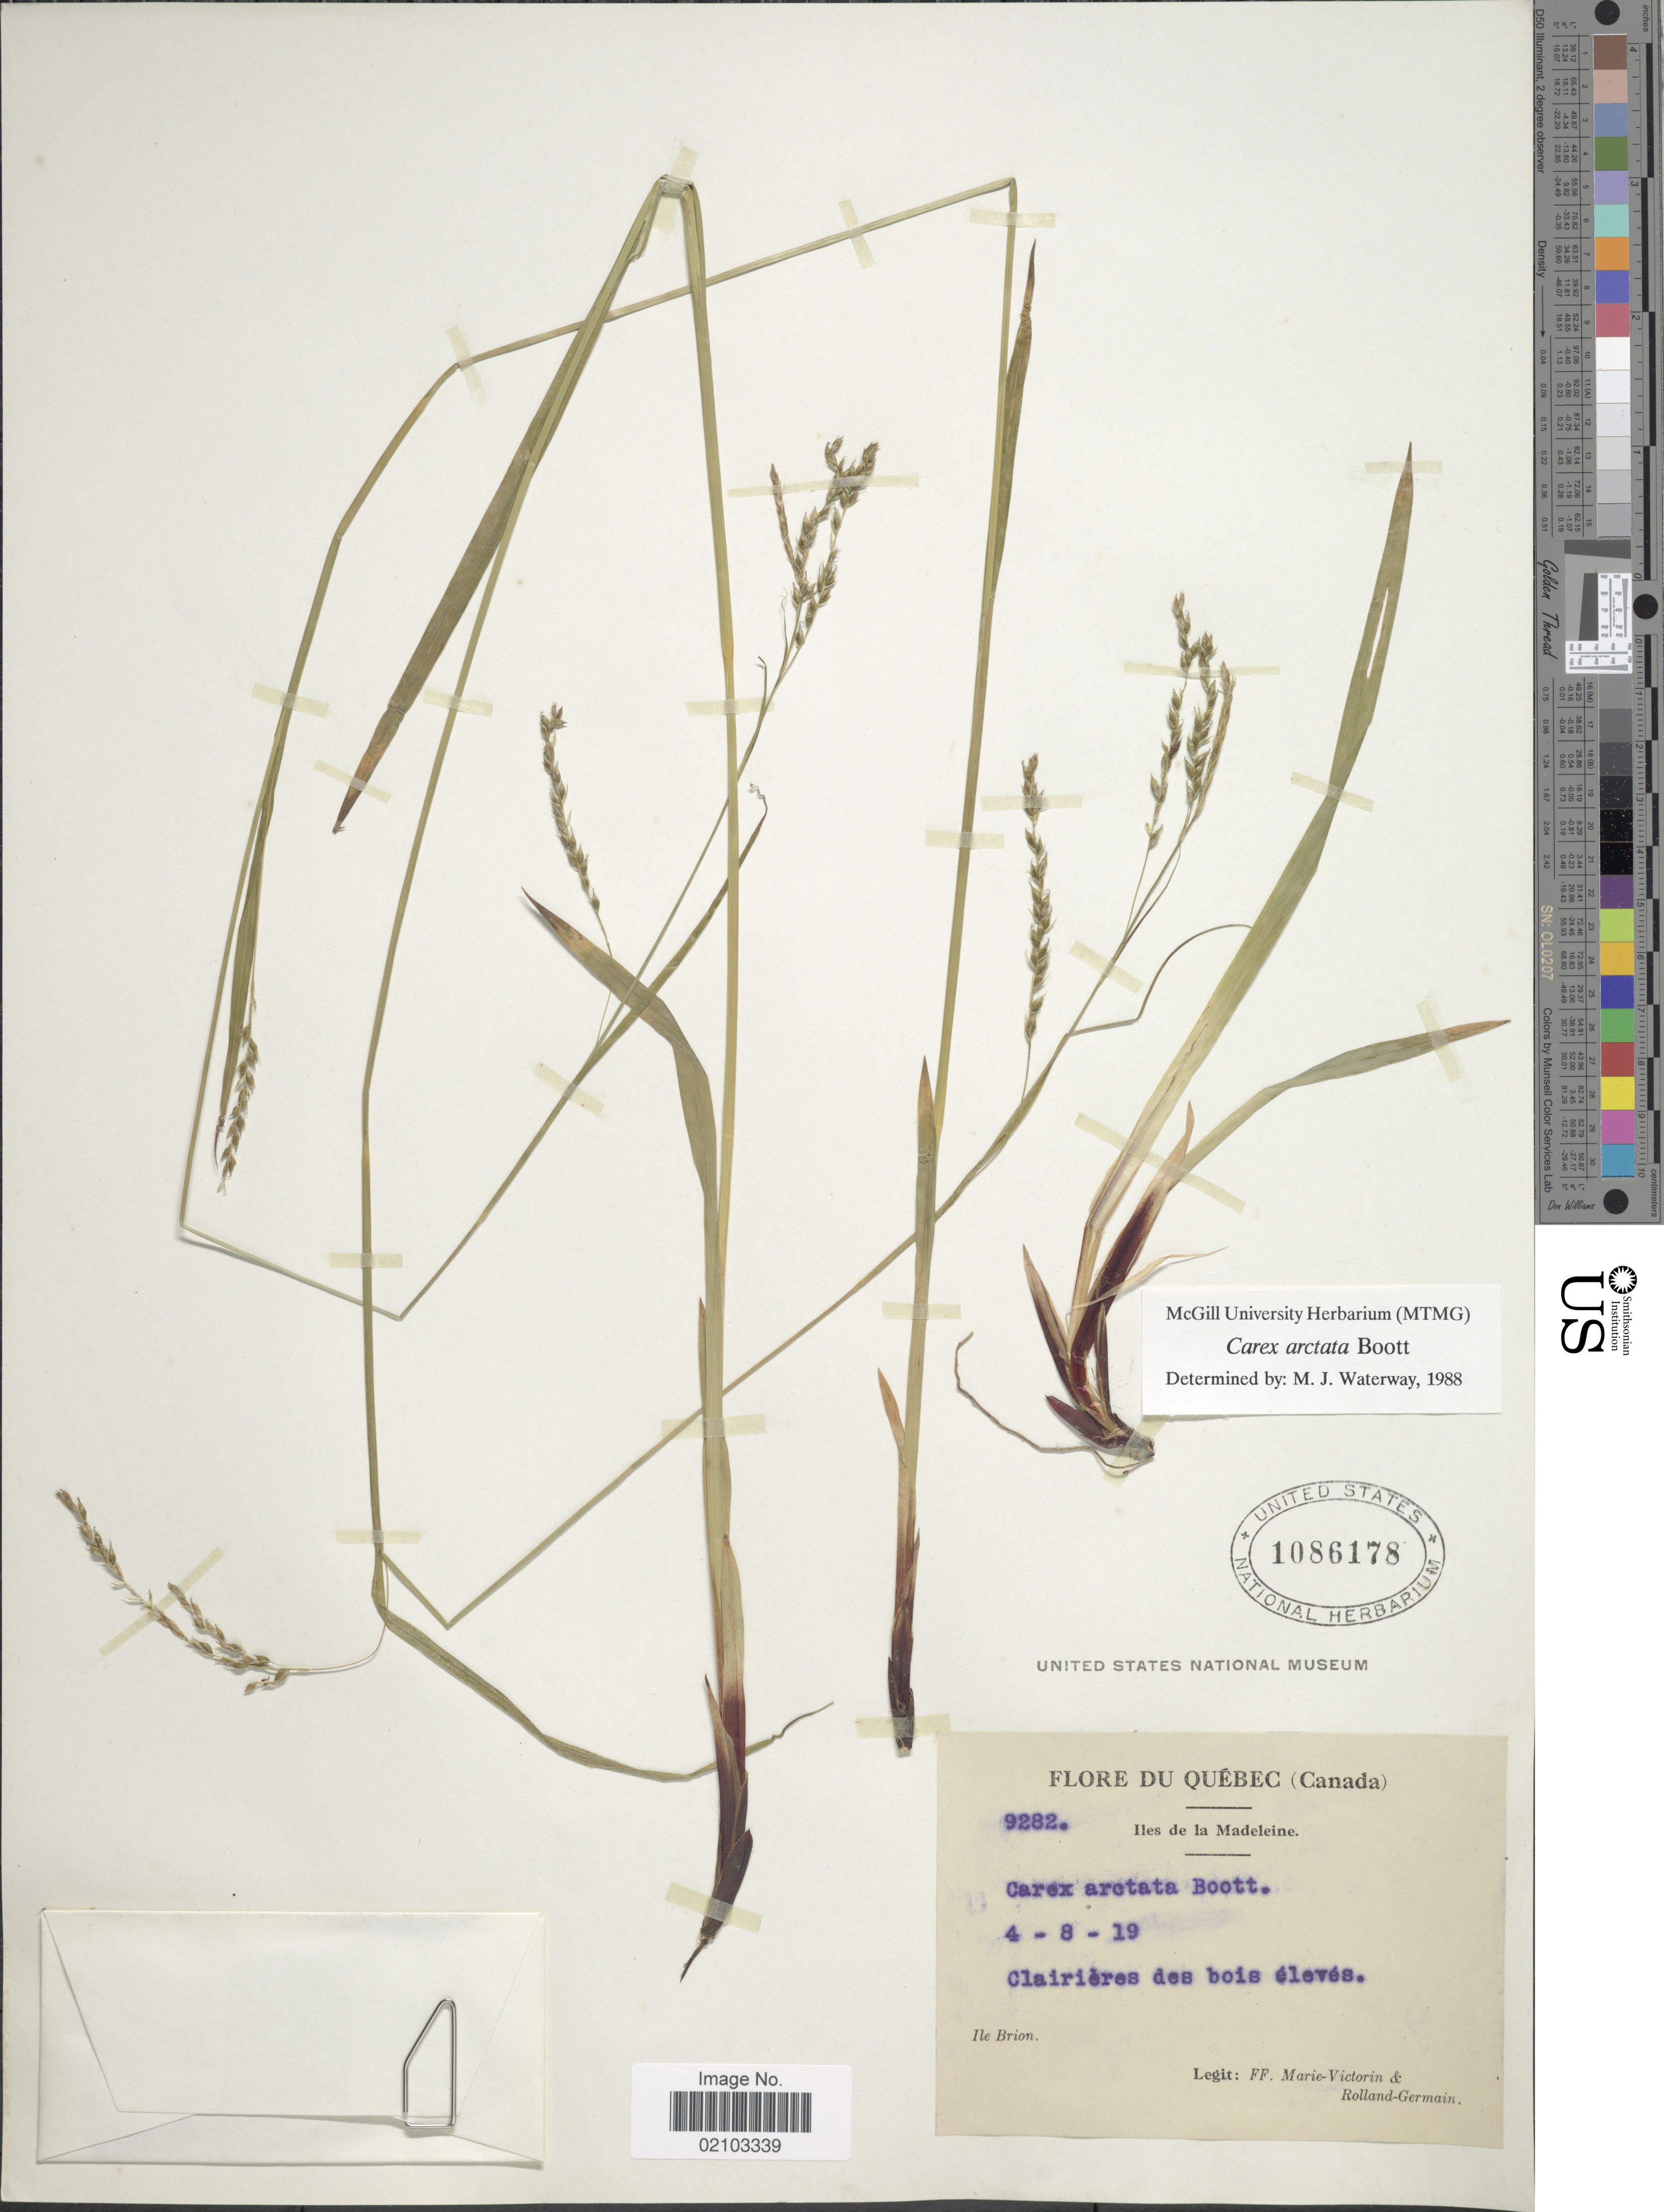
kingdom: Plantae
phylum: Tracheophyta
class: Liliopsida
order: Poales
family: Cyperaceae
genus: Carex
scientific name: Carex arctata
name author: Boott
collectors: F. Marie-Victorin & Rolland-Germain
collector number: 9282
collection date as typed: Transcribed d/m/y: 8/4/19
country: Canada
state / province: Quebec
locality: Iles de la Madeleine. Clairieres des bois eleves. Ile Brion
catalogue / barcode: US 1086178